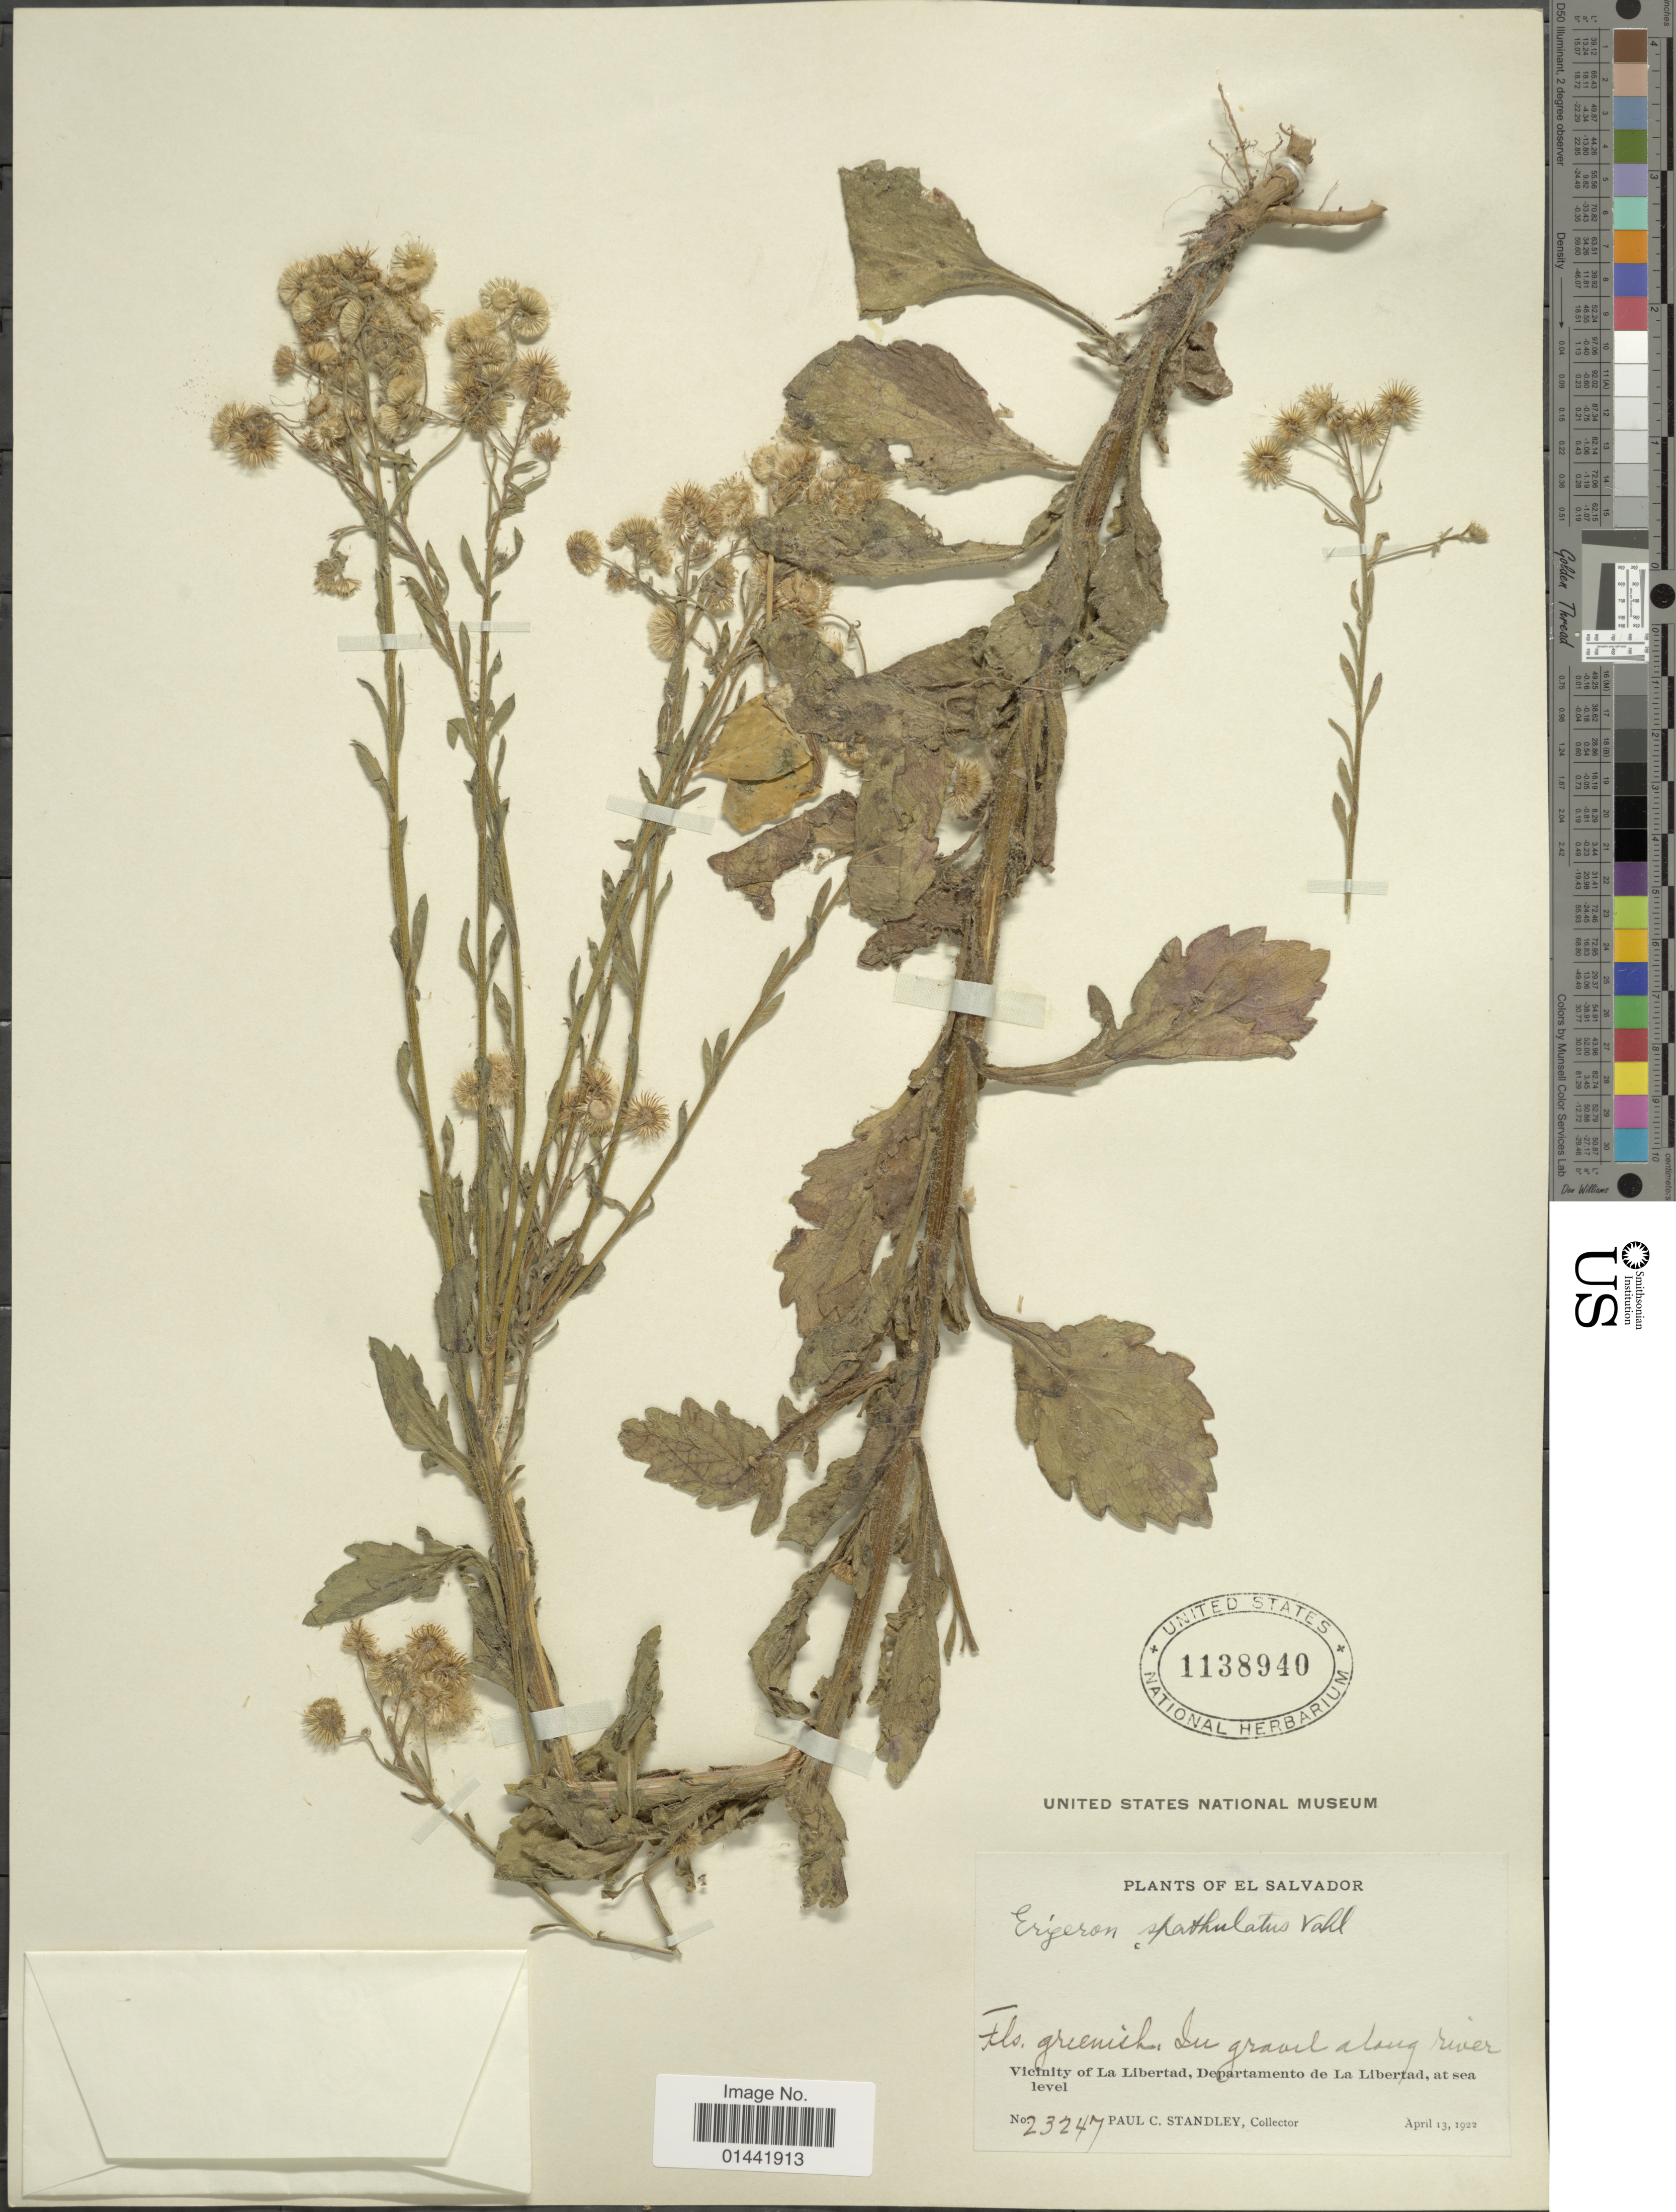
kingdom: Plantae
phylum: Tracheophyta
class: Magnoliopsida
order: Asterales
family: Asteraceae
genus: Erigeron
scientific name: Erigeron spathulatus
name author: Vahl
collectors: P. C. Standley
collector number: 23247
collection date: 1922-04-13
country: El Salvador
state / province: La Libertad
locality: In gravel along river, Vicinity of La Libertad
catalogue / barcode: US 1138940